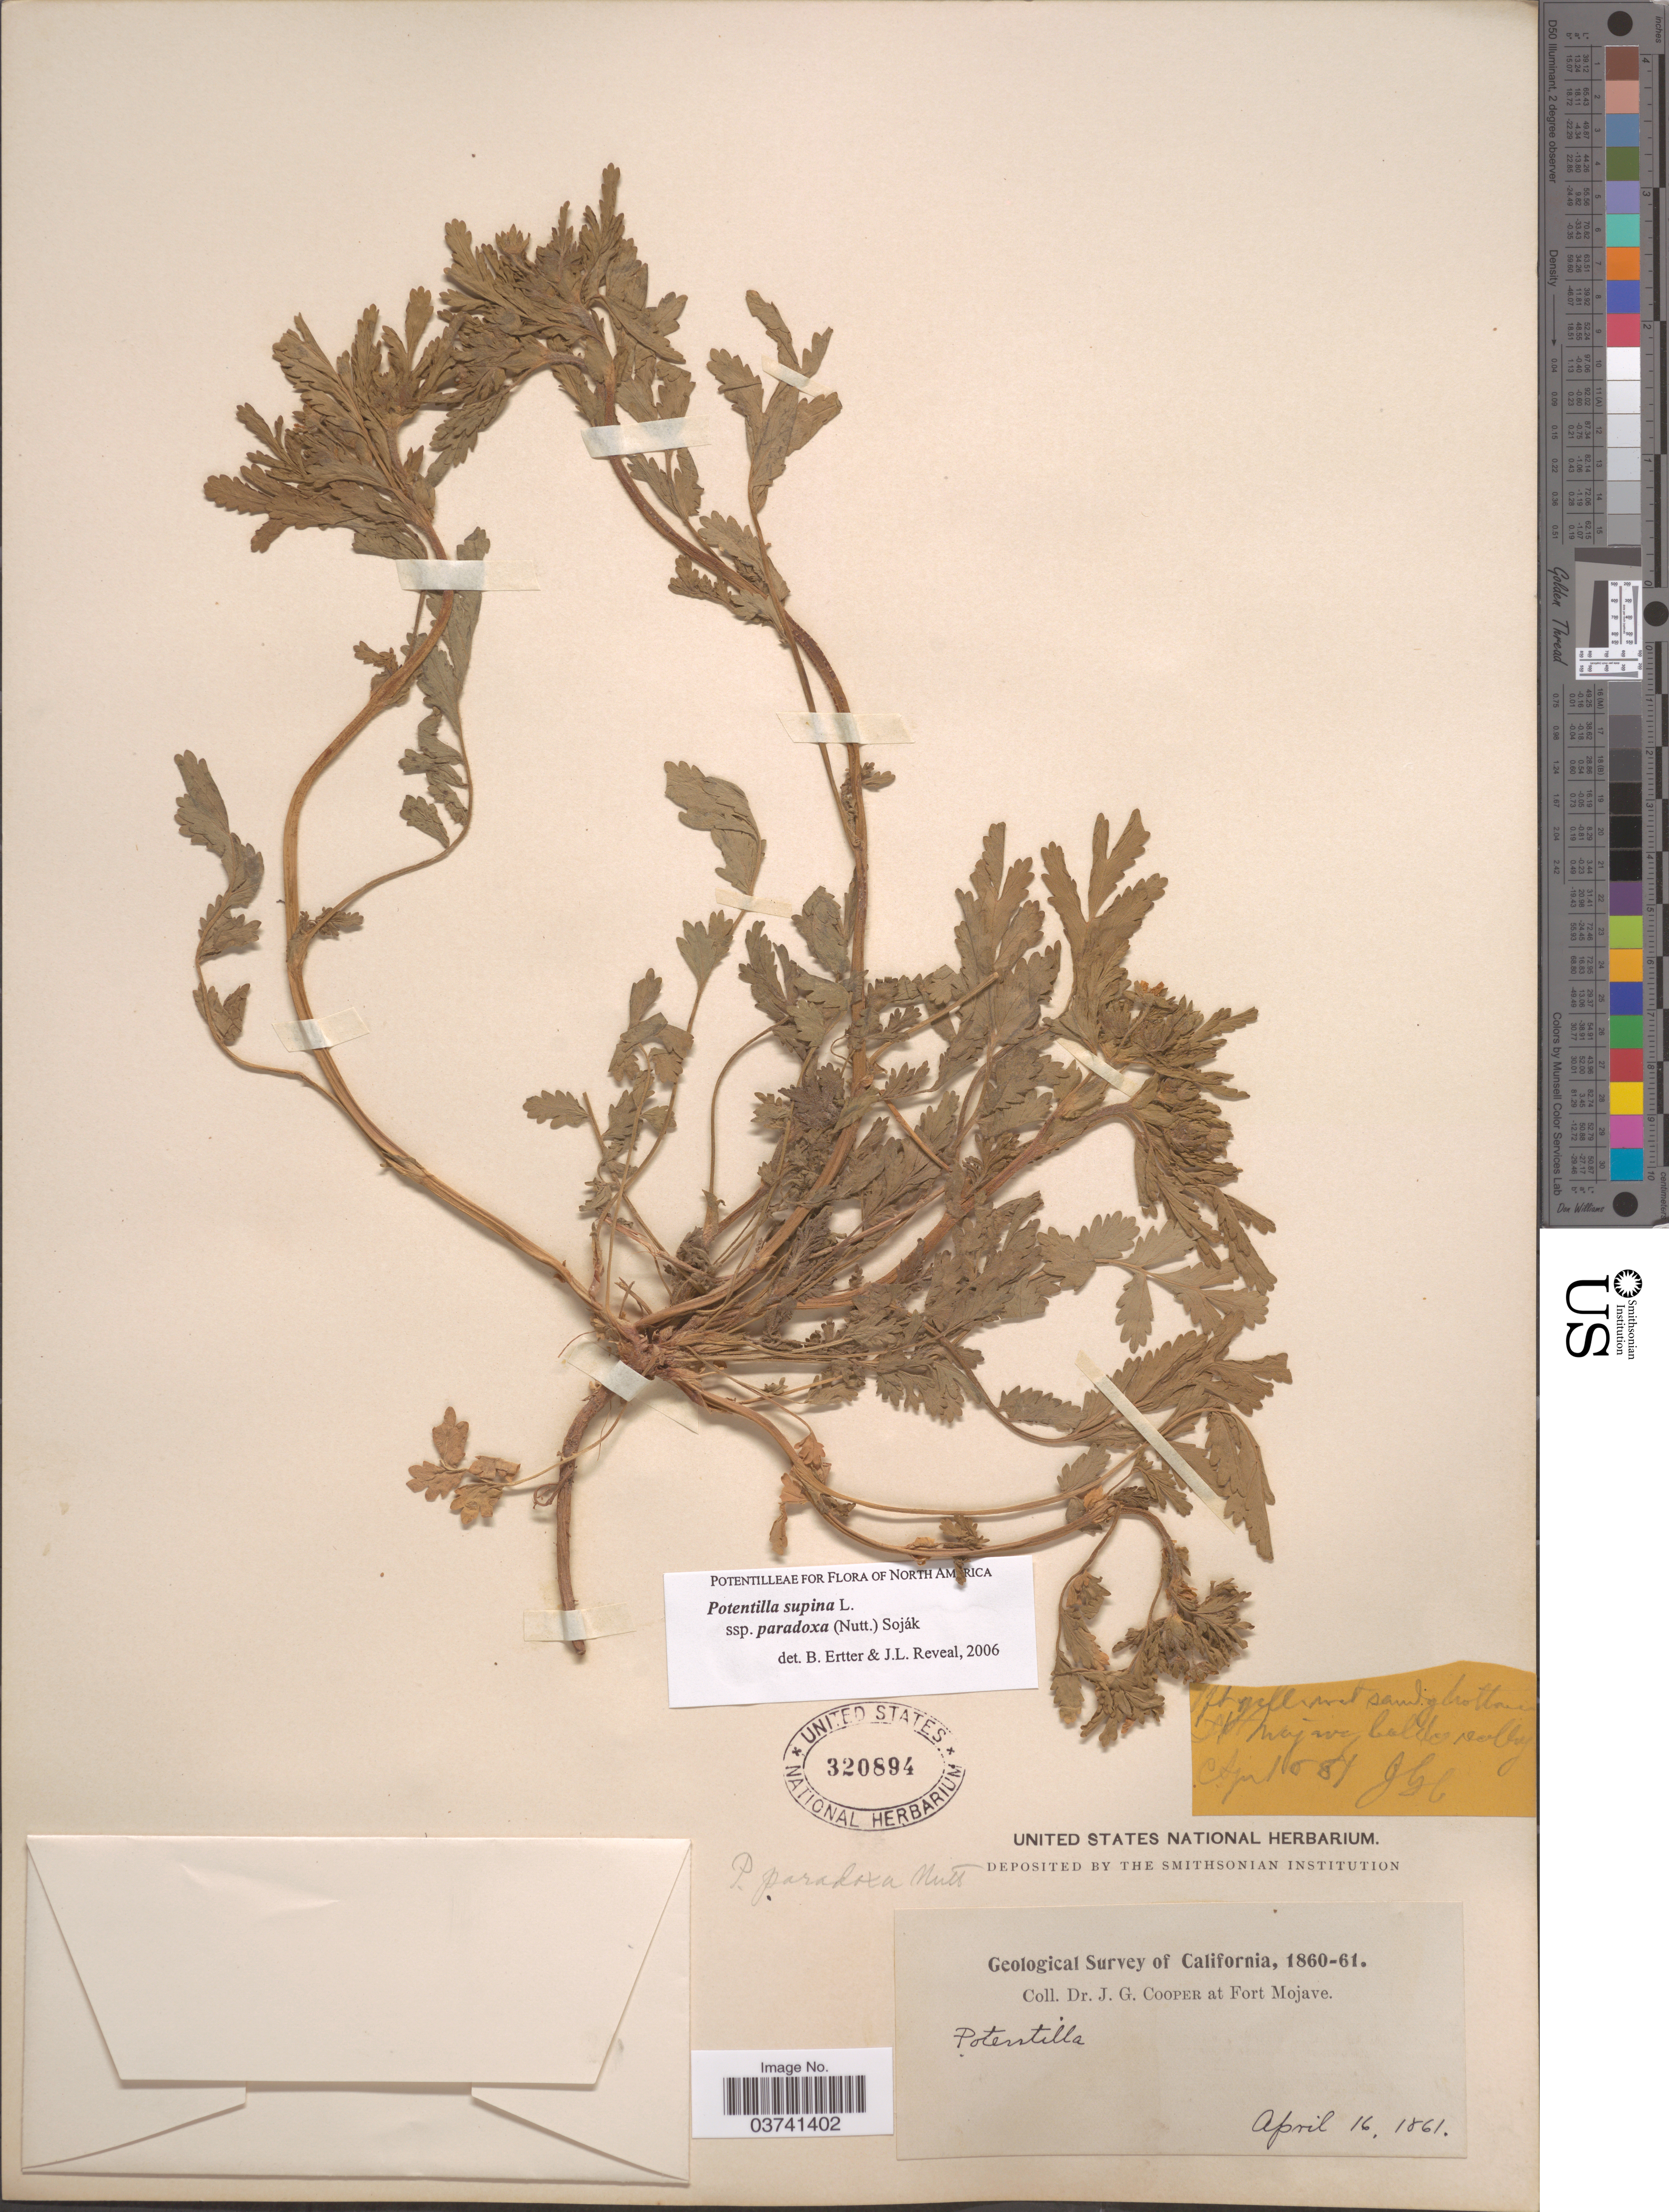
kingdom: Plantae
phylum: Tracheophyta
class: Magnoliopsida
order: Rosales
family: Rosaceae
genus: Potentilla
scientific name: Potentilla supina subsp. paradoxa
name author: (Nutt.) Soják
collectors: J. G. Cooper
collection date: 1861-04-16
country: United States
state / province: California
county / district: San Bernardino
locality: Fort Mojave.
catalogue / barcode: US 320894